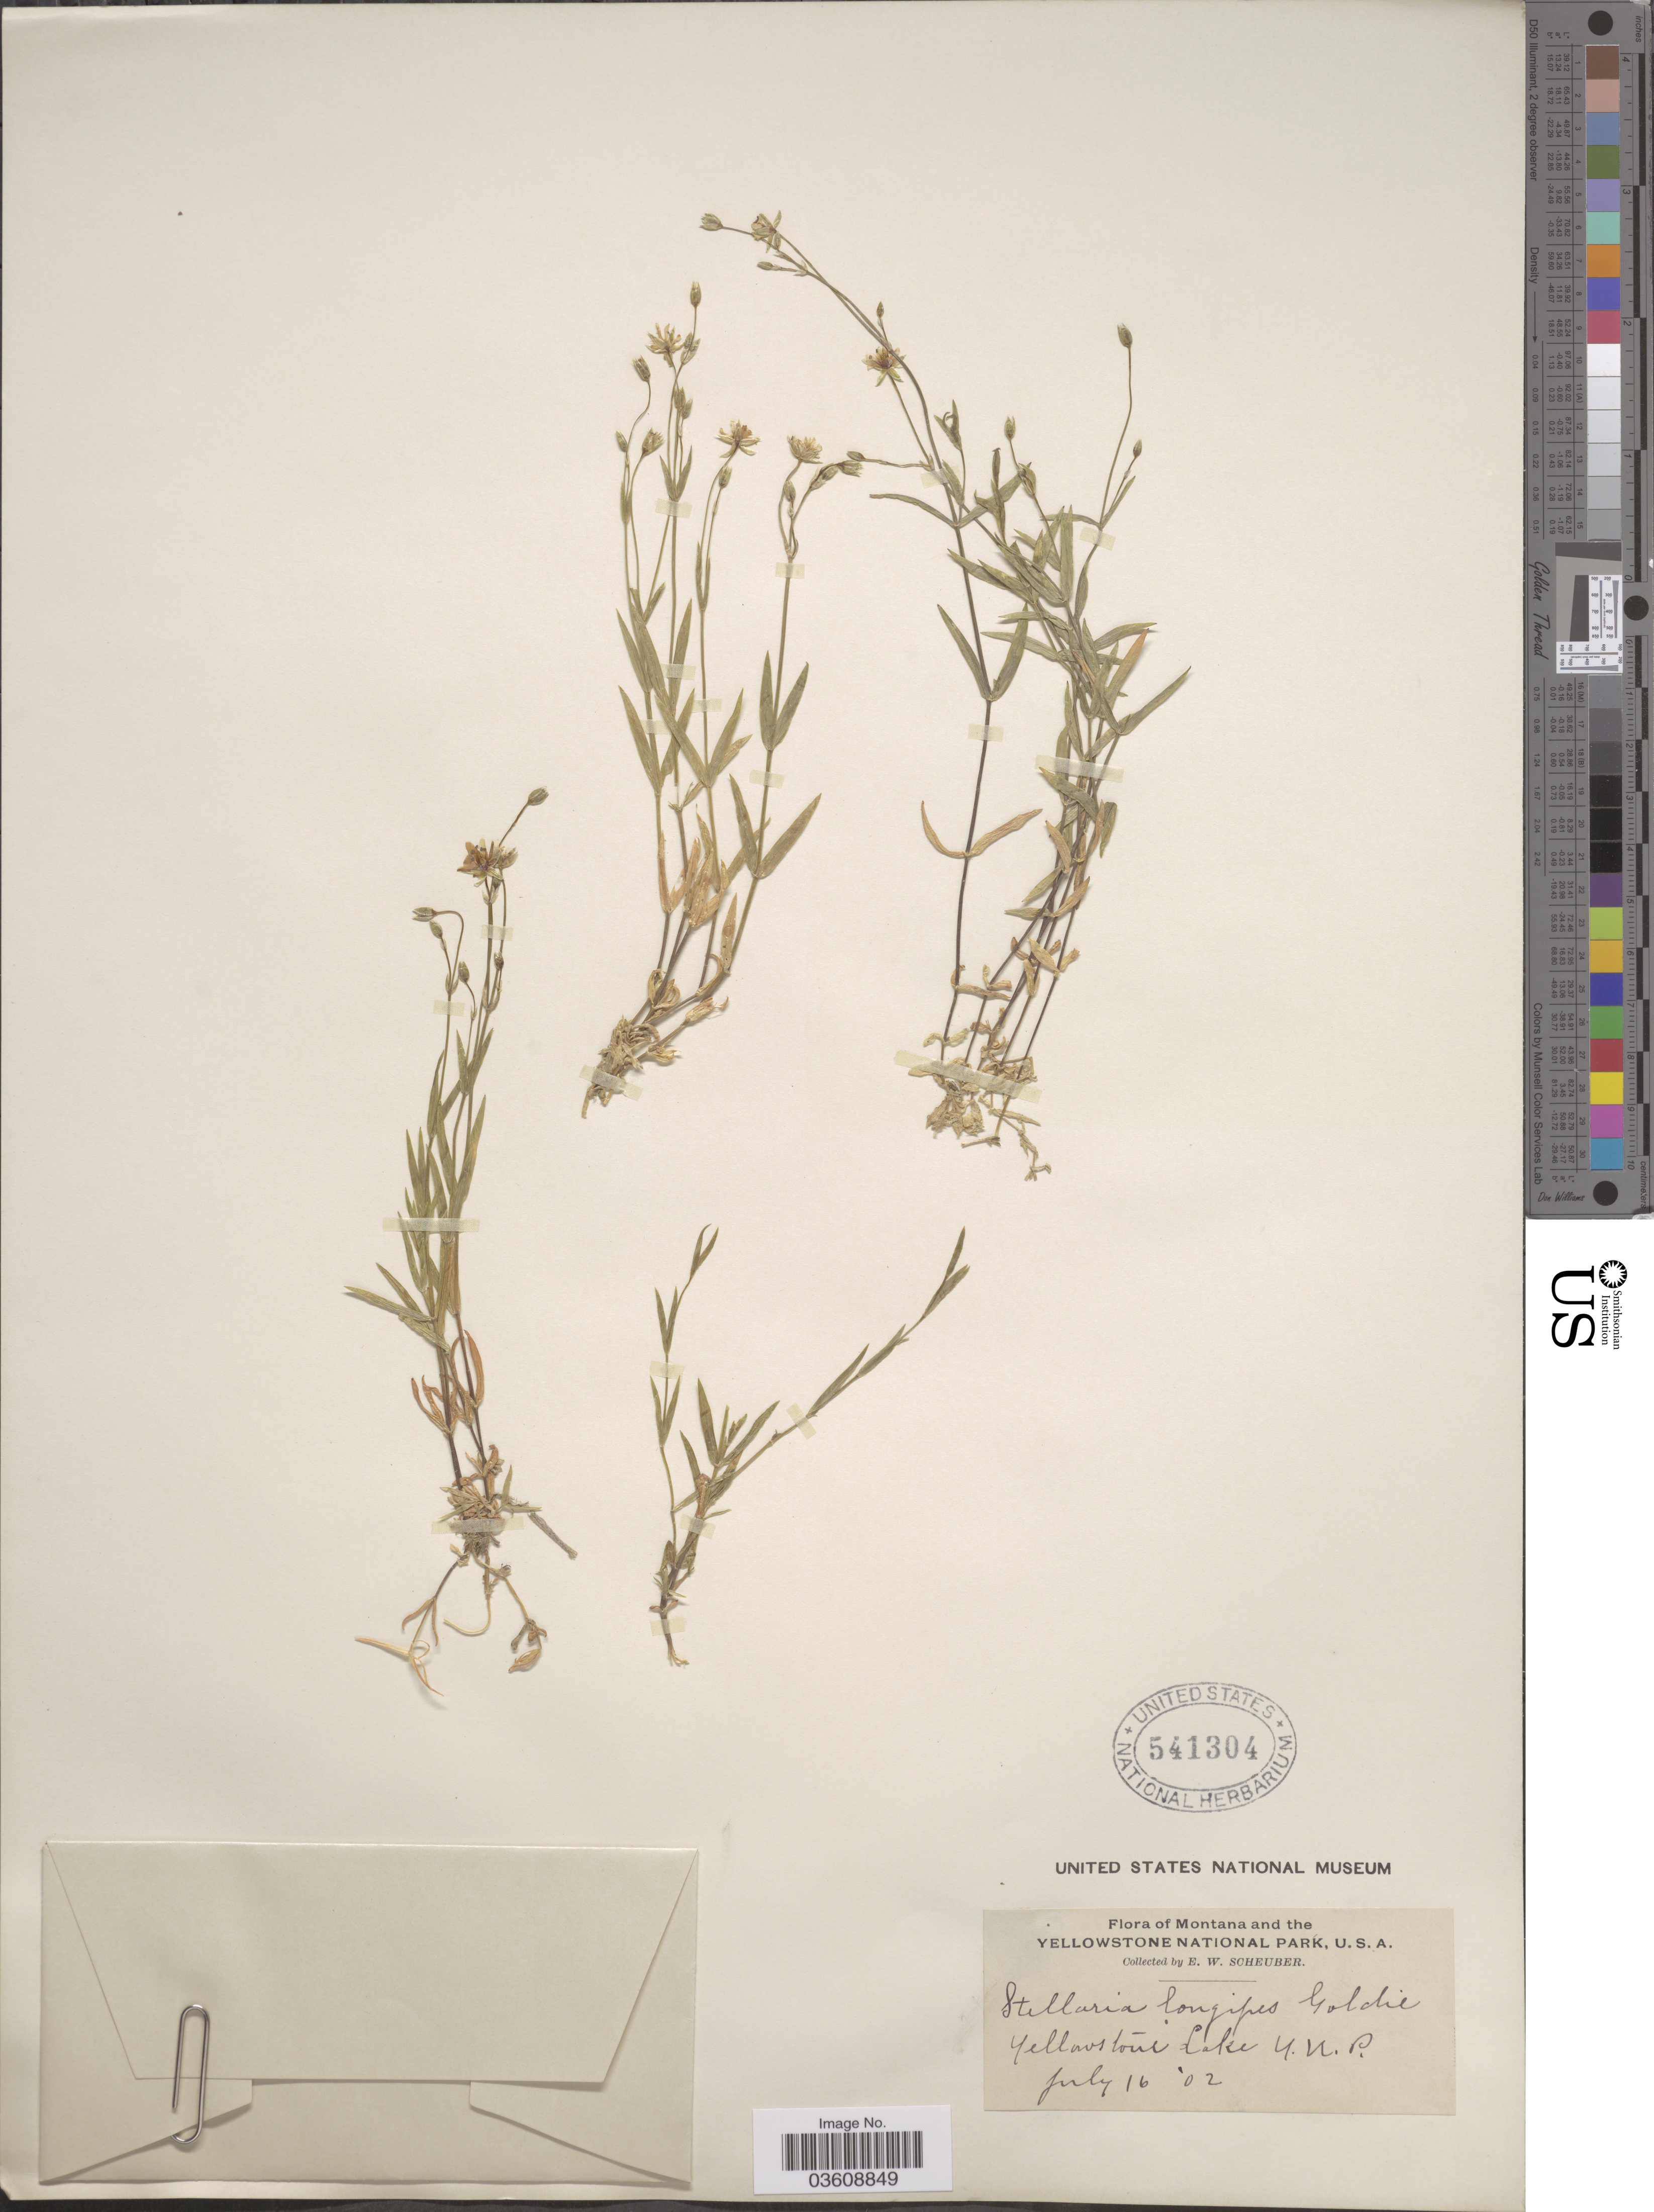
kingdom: Plantae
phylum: Tracheophyta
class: Magnoliopsida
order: Caryophyllales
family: Caryophyllaceae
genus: Stellaria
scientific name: Stellaria longipes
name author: Goldie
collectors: E. Scheuber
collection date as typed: Transcribed d/m/y: 16/7/2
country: United States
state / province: Wyoming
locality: The Yellowstone National Park. Yellowstone Lake Y.N.P.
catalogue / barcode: US 541304